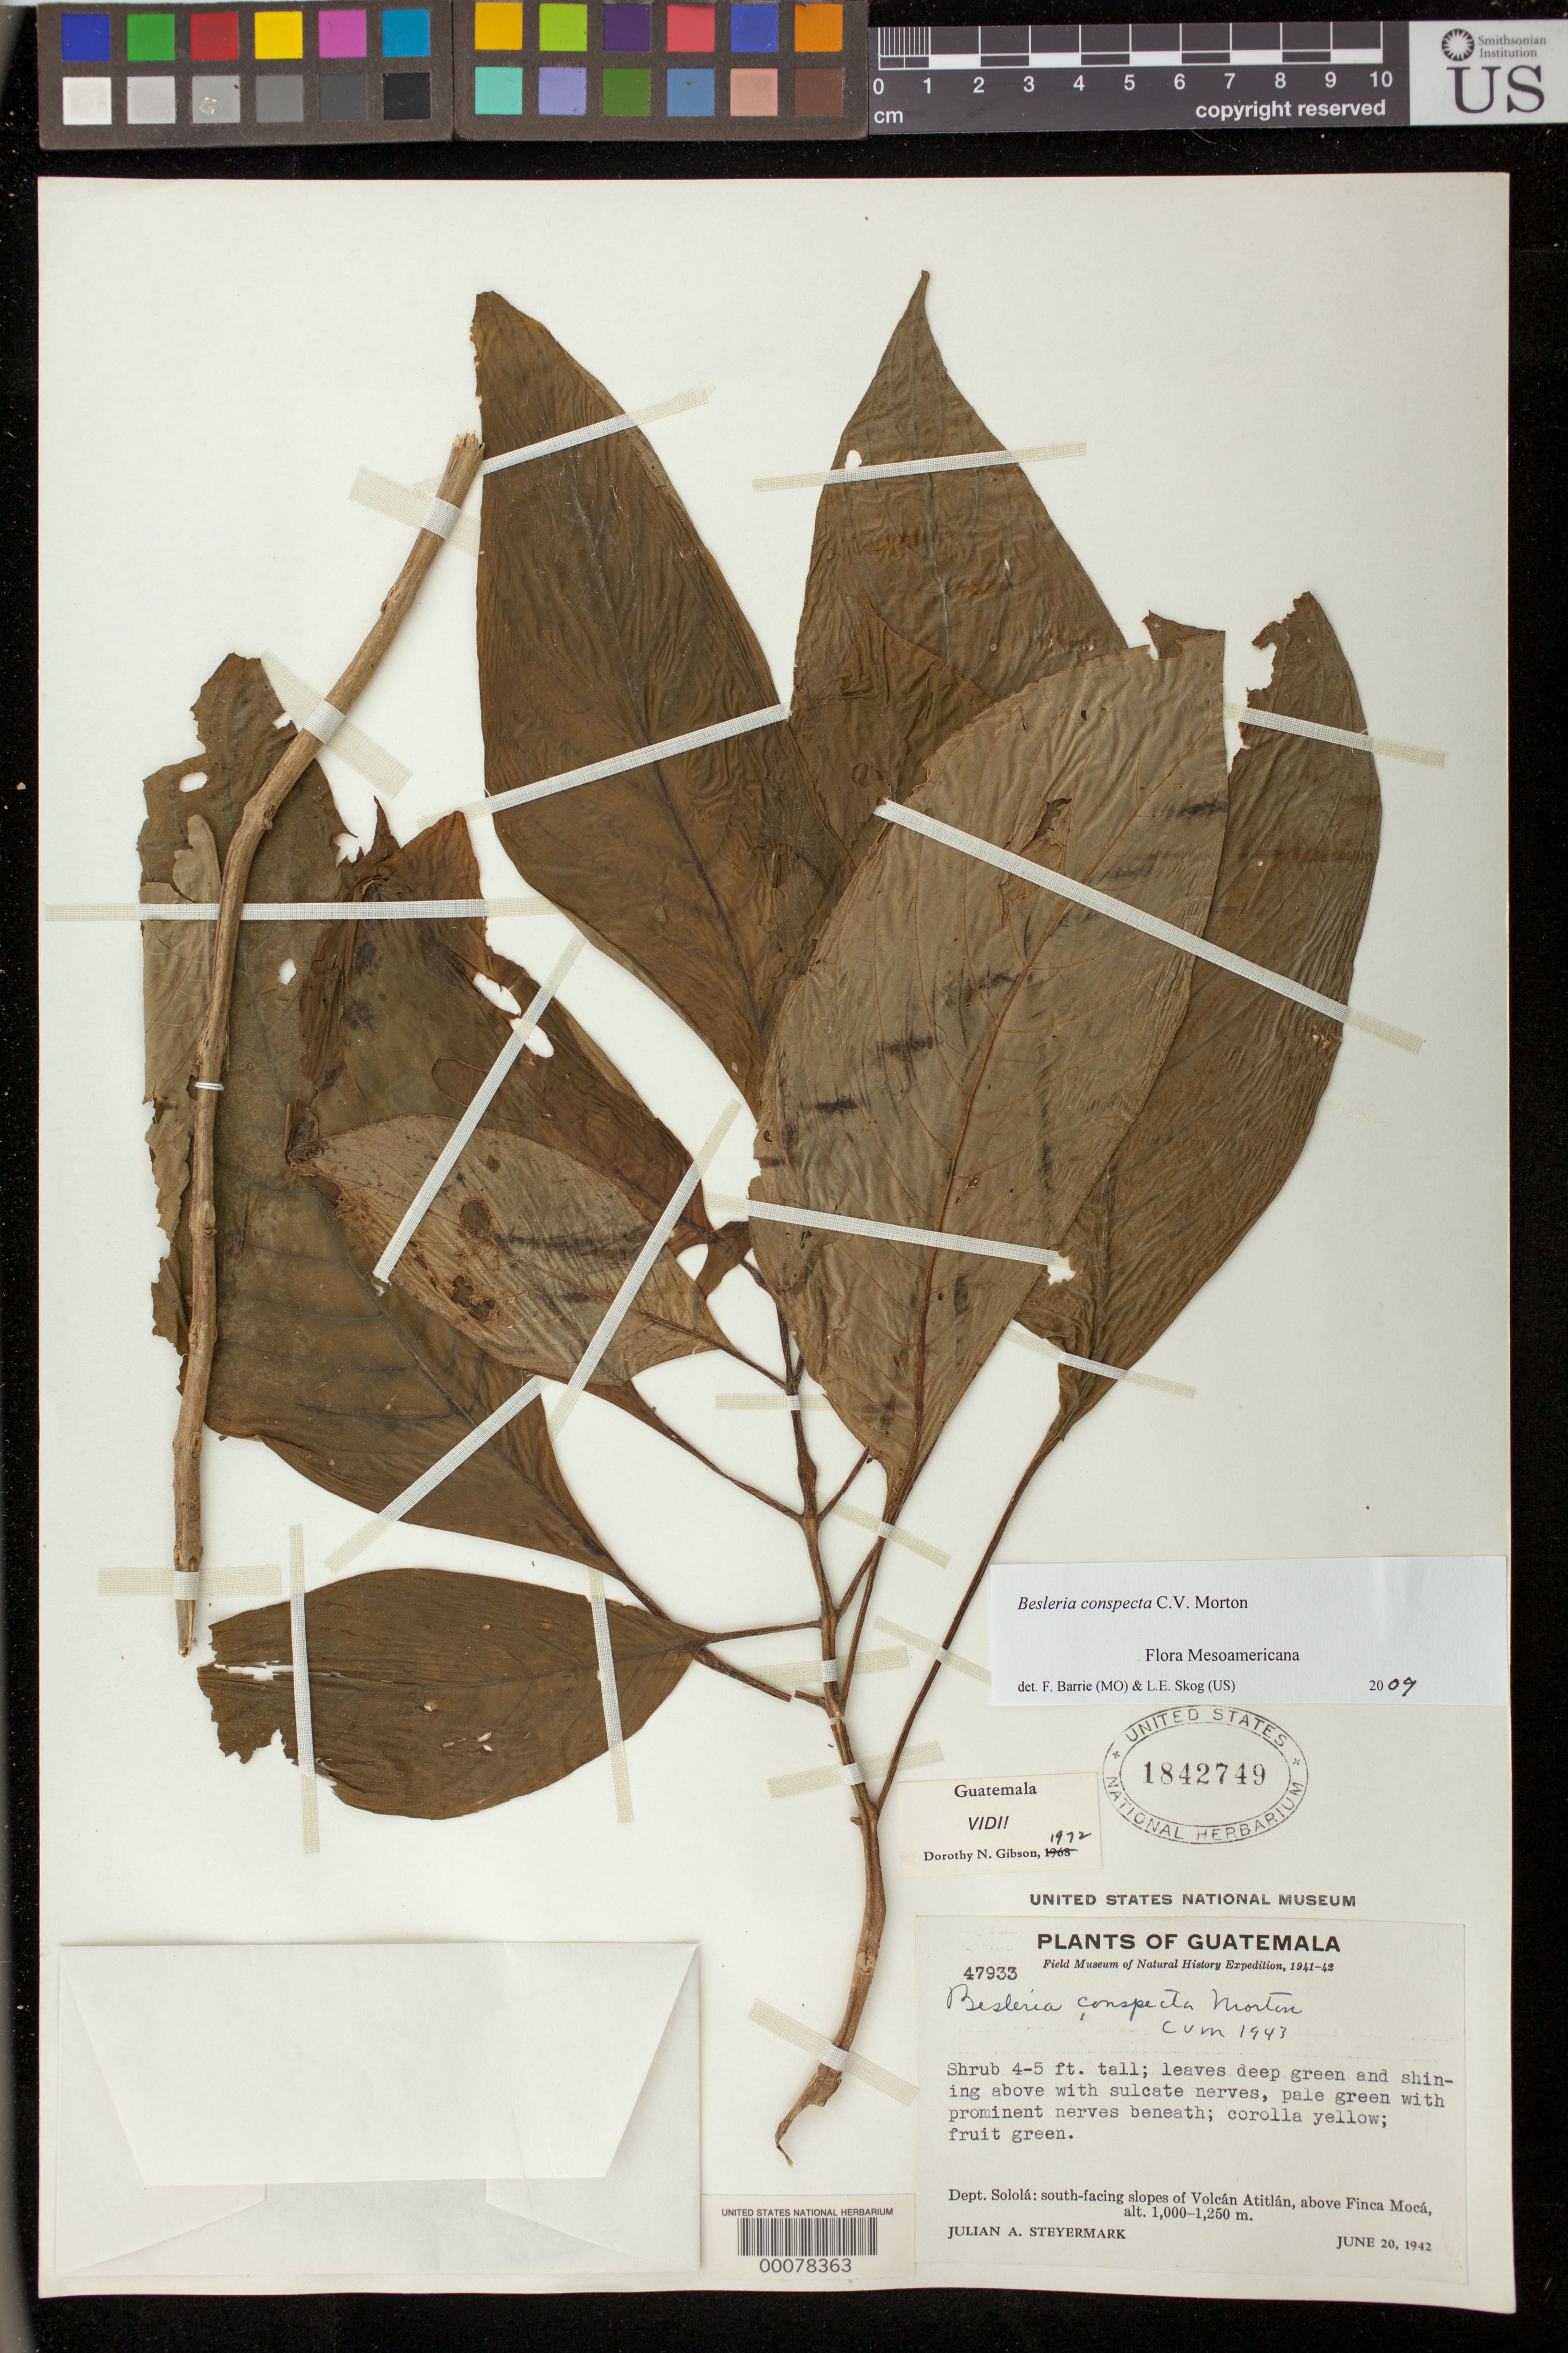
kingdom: Plantae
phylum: Tracheophyta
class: Magnoliopsida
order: Lamiales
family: Gesneriaceae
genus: Besleria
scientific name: Besleria conspecta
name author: C.V. Morton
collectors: J. Steyermark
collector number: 47933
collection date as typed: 20 Jun 1942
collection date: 1942-06-20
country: Guatemala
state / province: Sololá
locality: South-facing slopes of Volcan Atitlan, above Finca Moca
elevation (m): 1000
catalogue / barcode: US 1842749